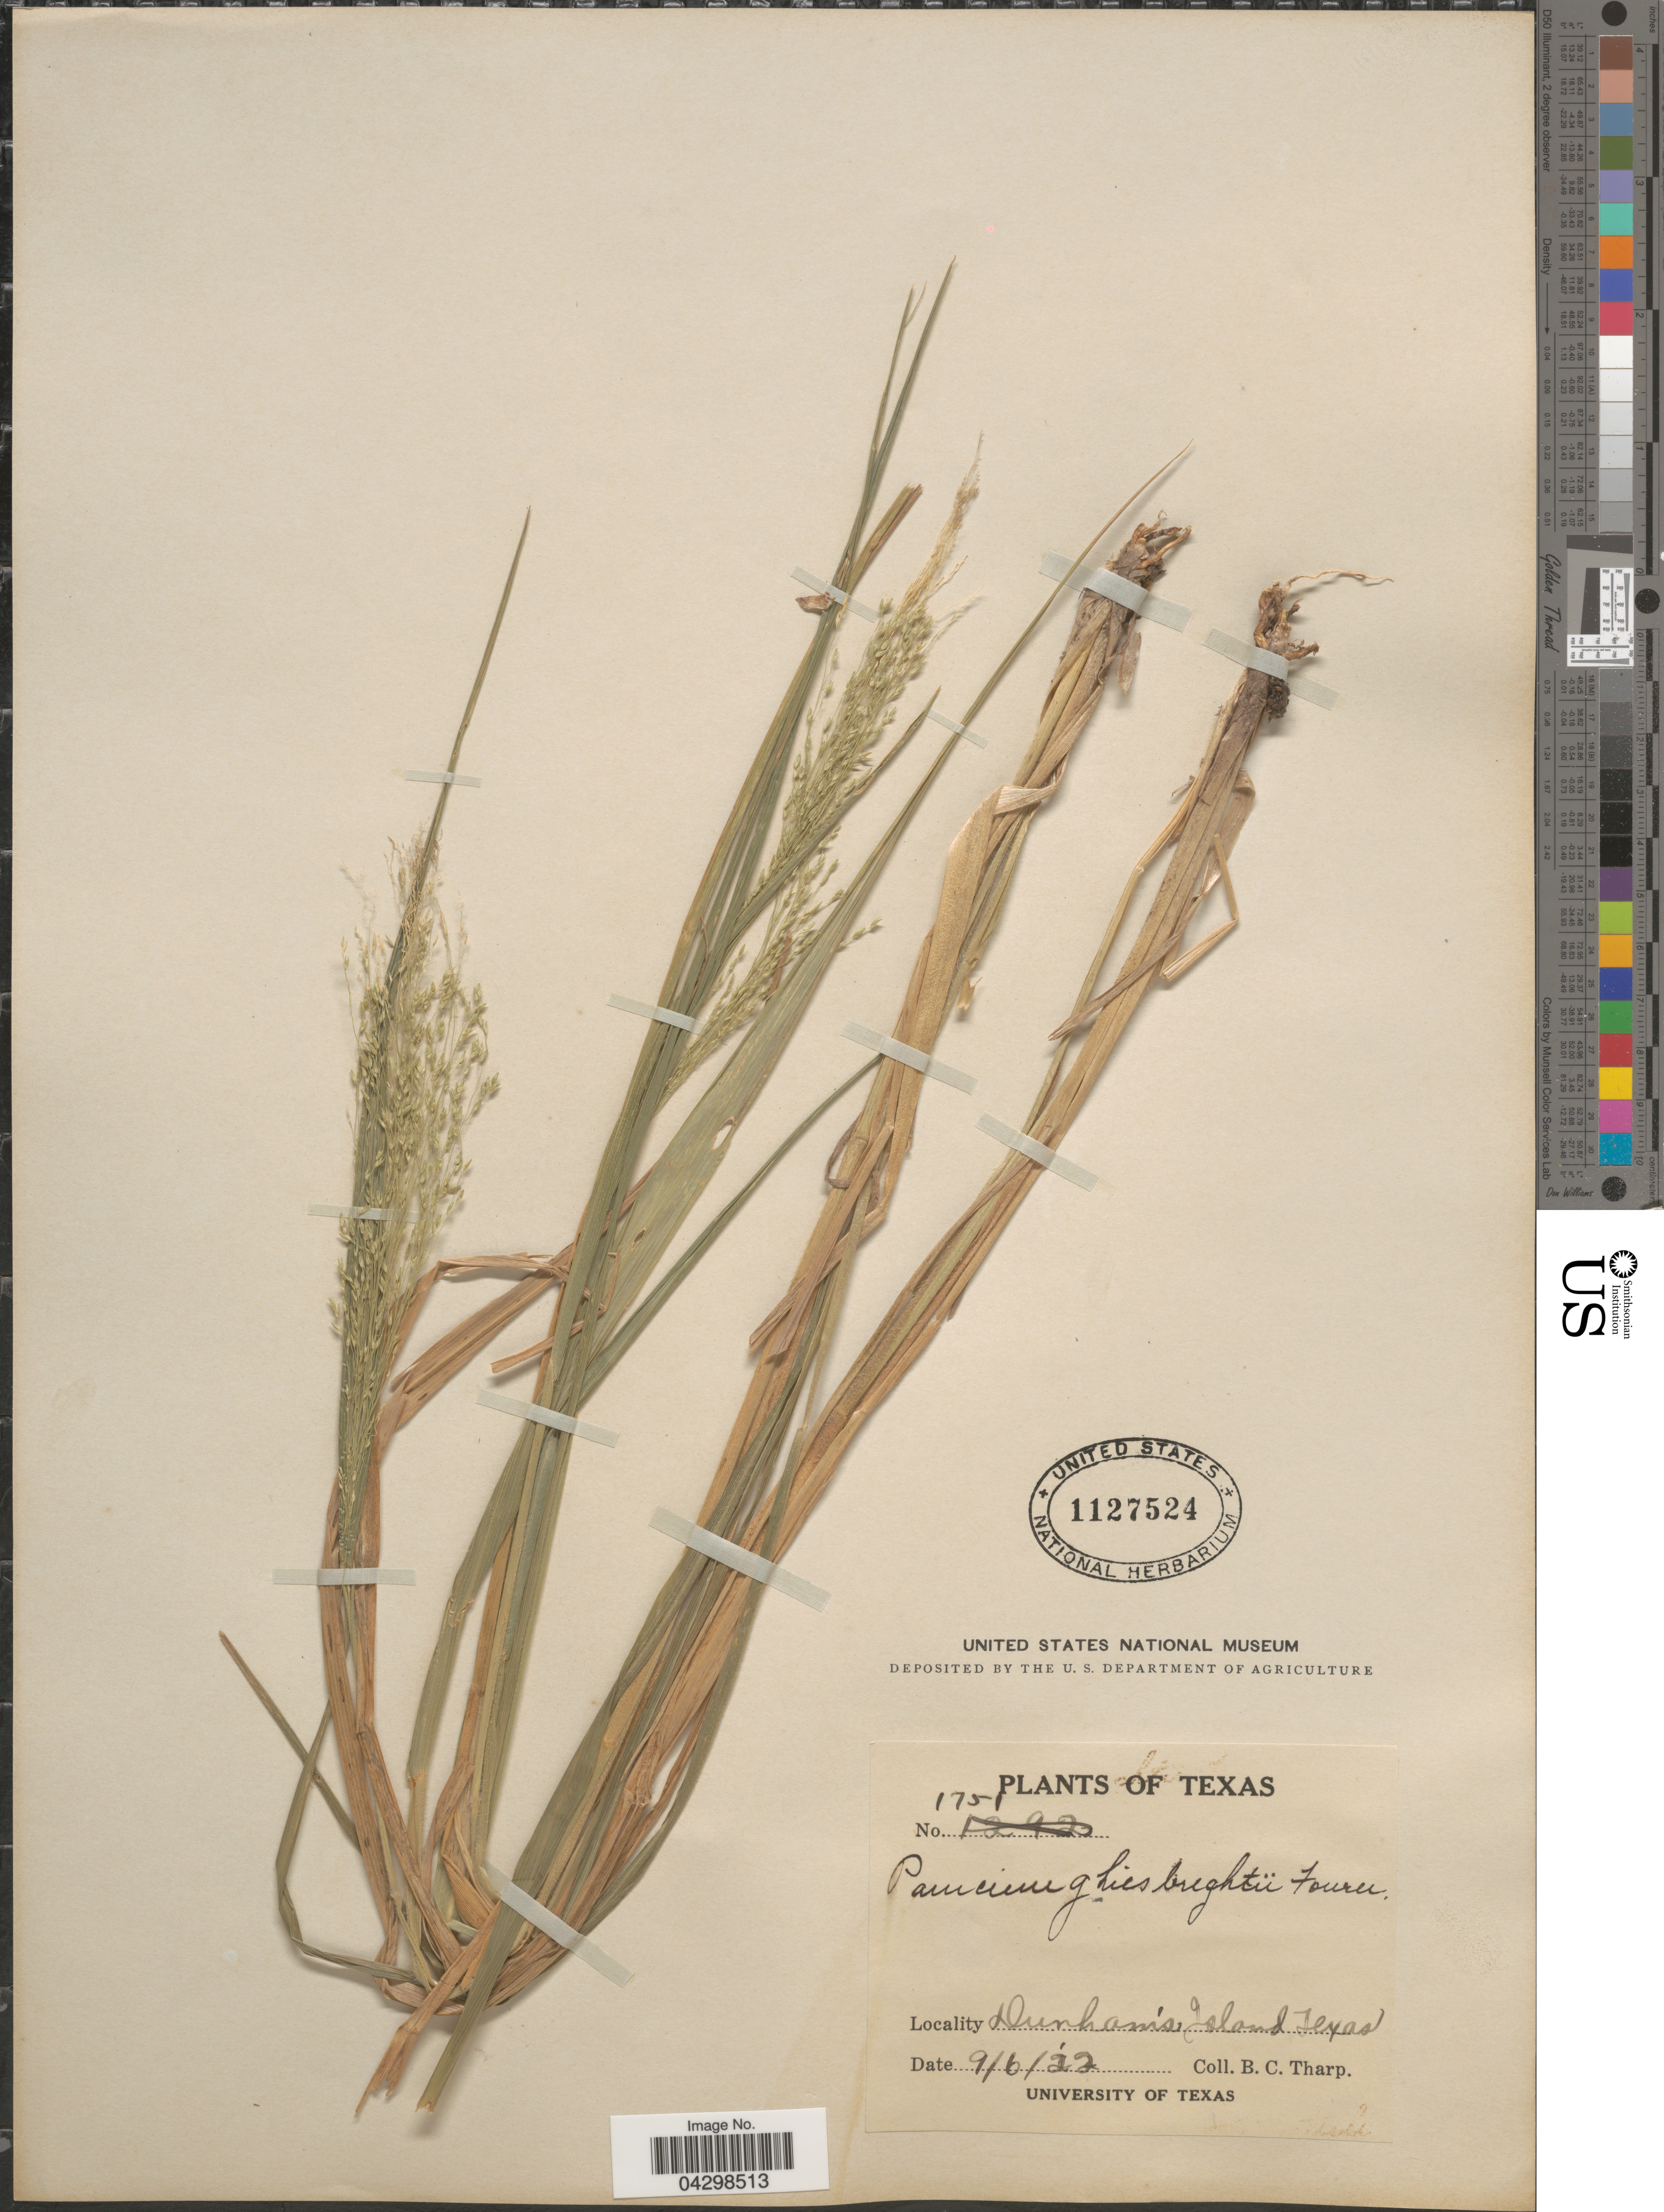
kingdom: Plantae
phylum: Tracheophyta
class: Liliopsida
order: Poales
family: Poaceae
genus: Panicum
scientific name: Panicum ghiesbreghtii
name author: E. Fourn.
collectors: B. C. Tharp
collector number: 1751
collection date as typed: Transcribed d/m/y: 6/9/22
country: United States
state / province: Texas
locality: Dunham's Island.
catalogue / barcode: US 1127524